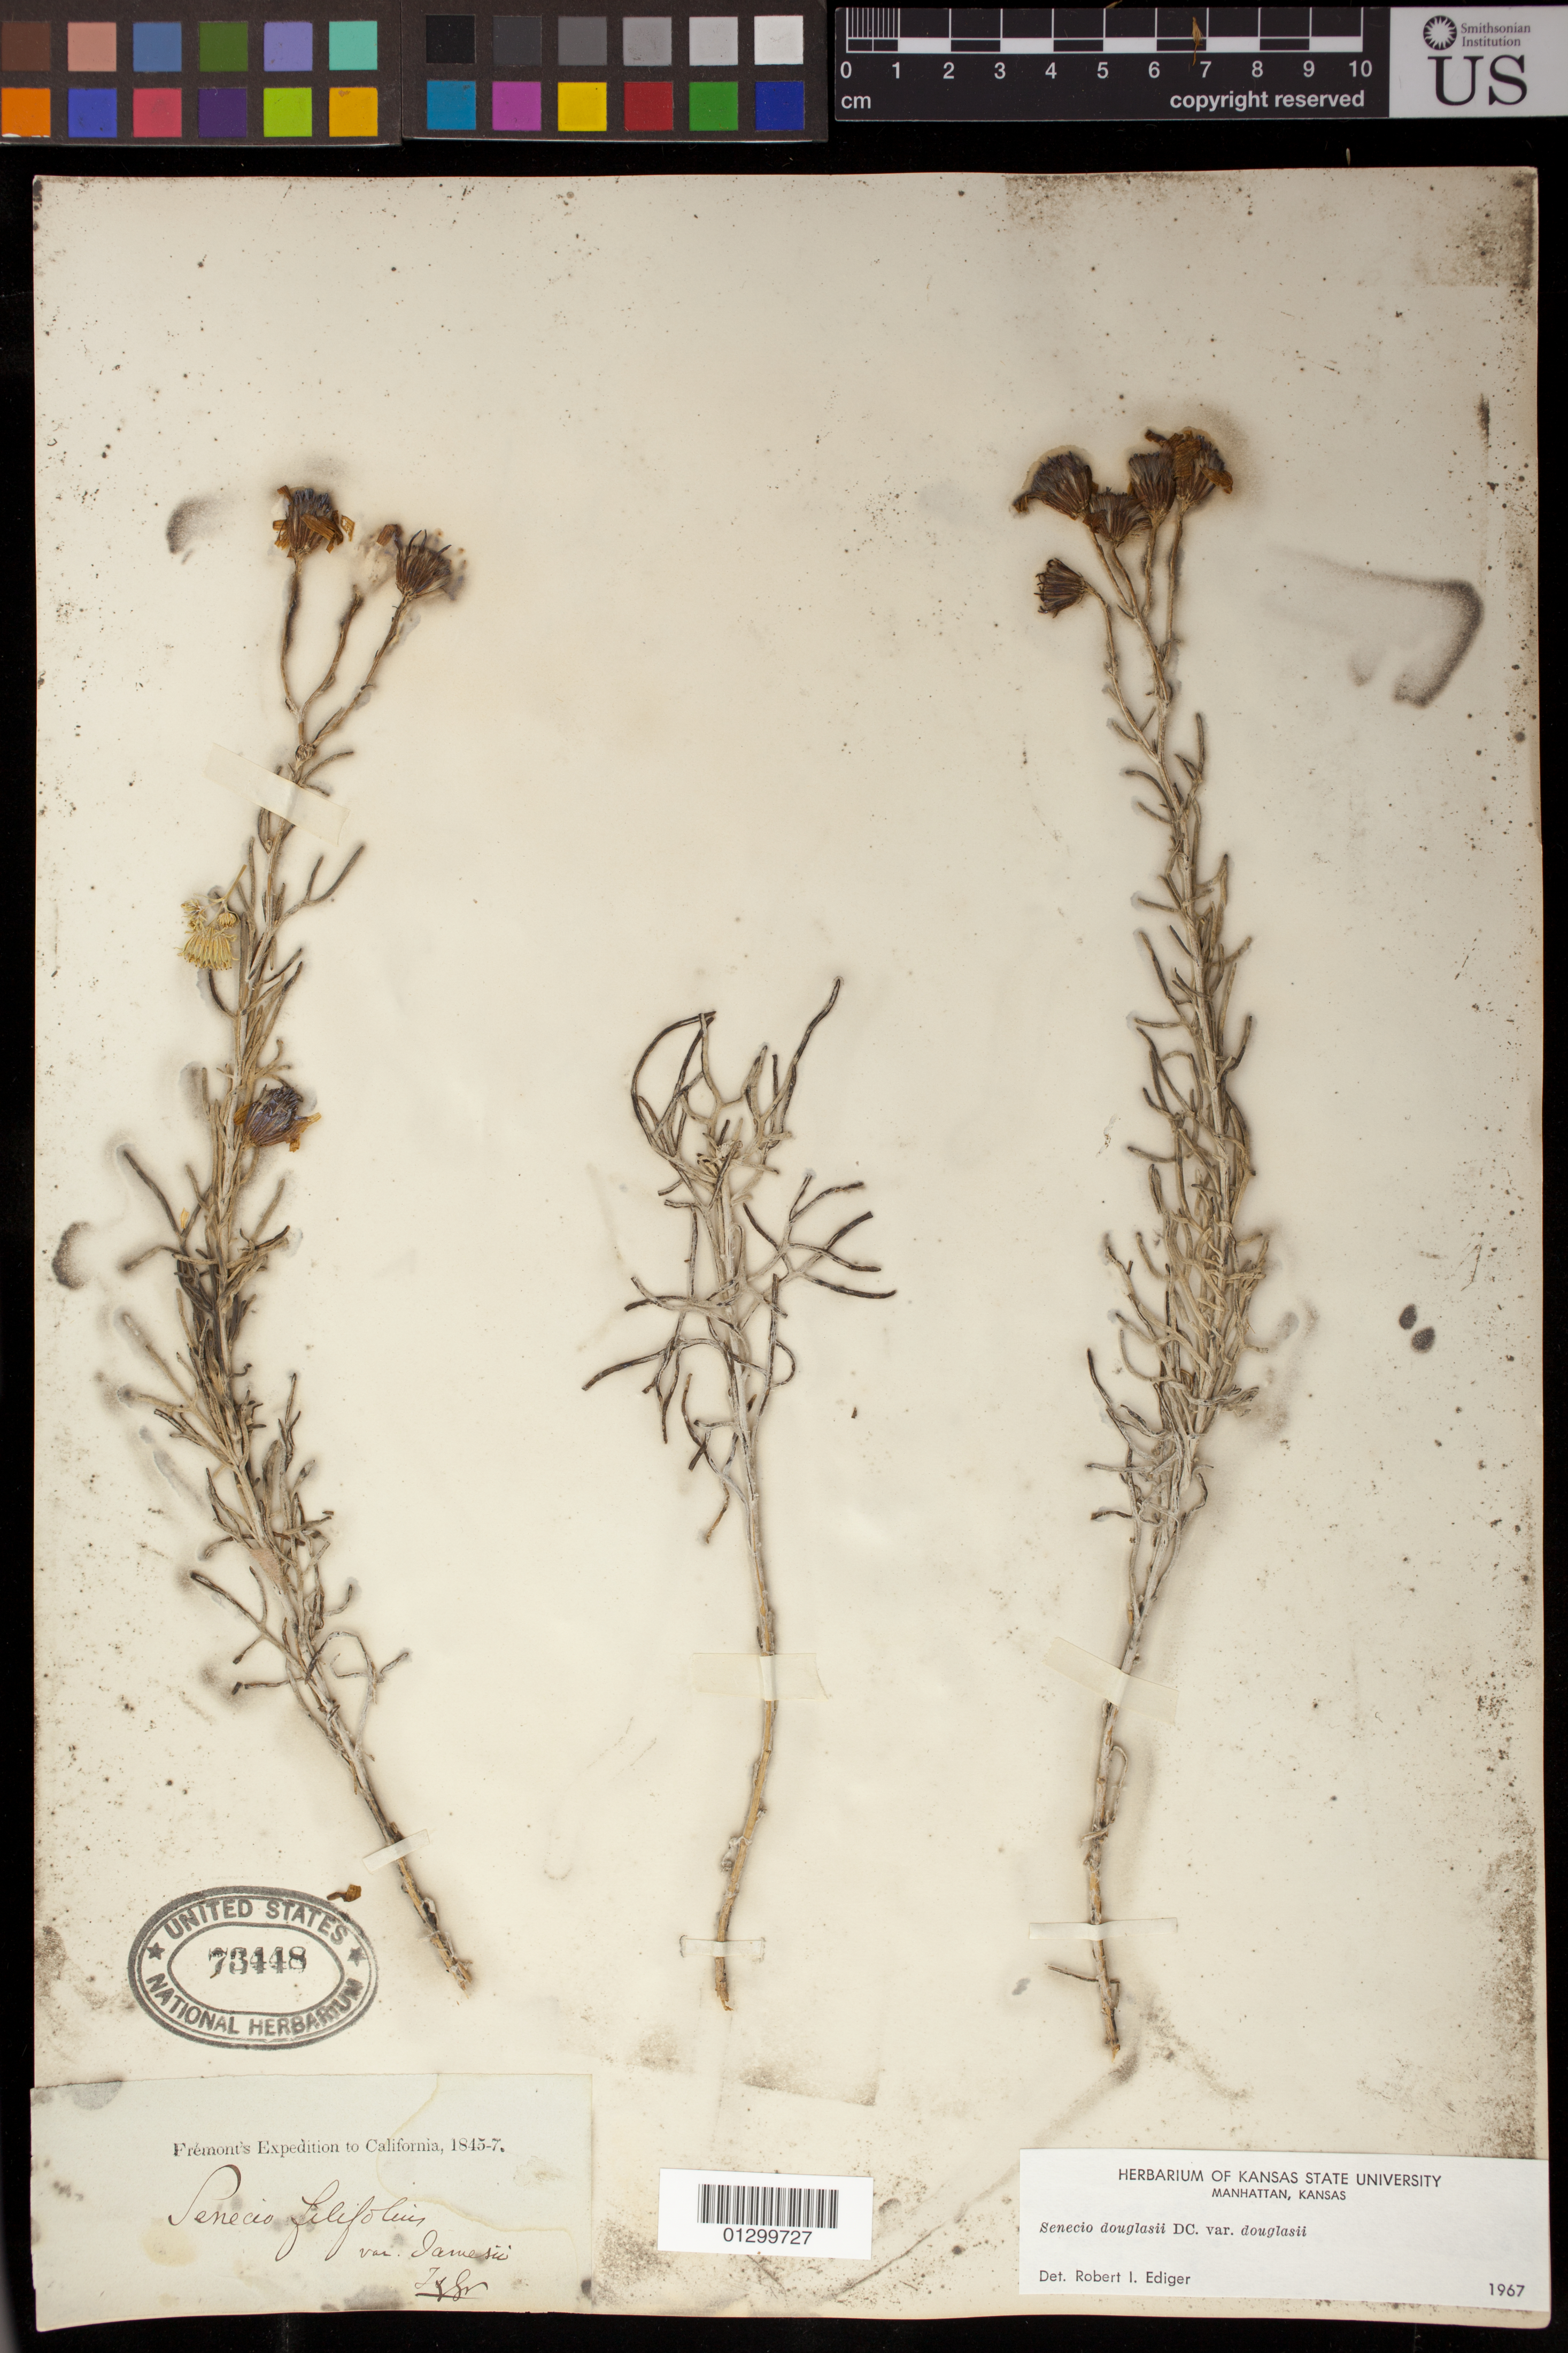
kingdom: Plantae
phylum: Tracheophyta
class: Magnoliopsida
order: Asterales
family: Asteraceae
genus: Senecio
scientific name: Senecio flaccidus var. douglasii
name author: (DC.) B.L. Turner & T.M. Barkley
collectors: J. C. Frémont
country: United States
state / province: California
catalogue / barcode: US 73448